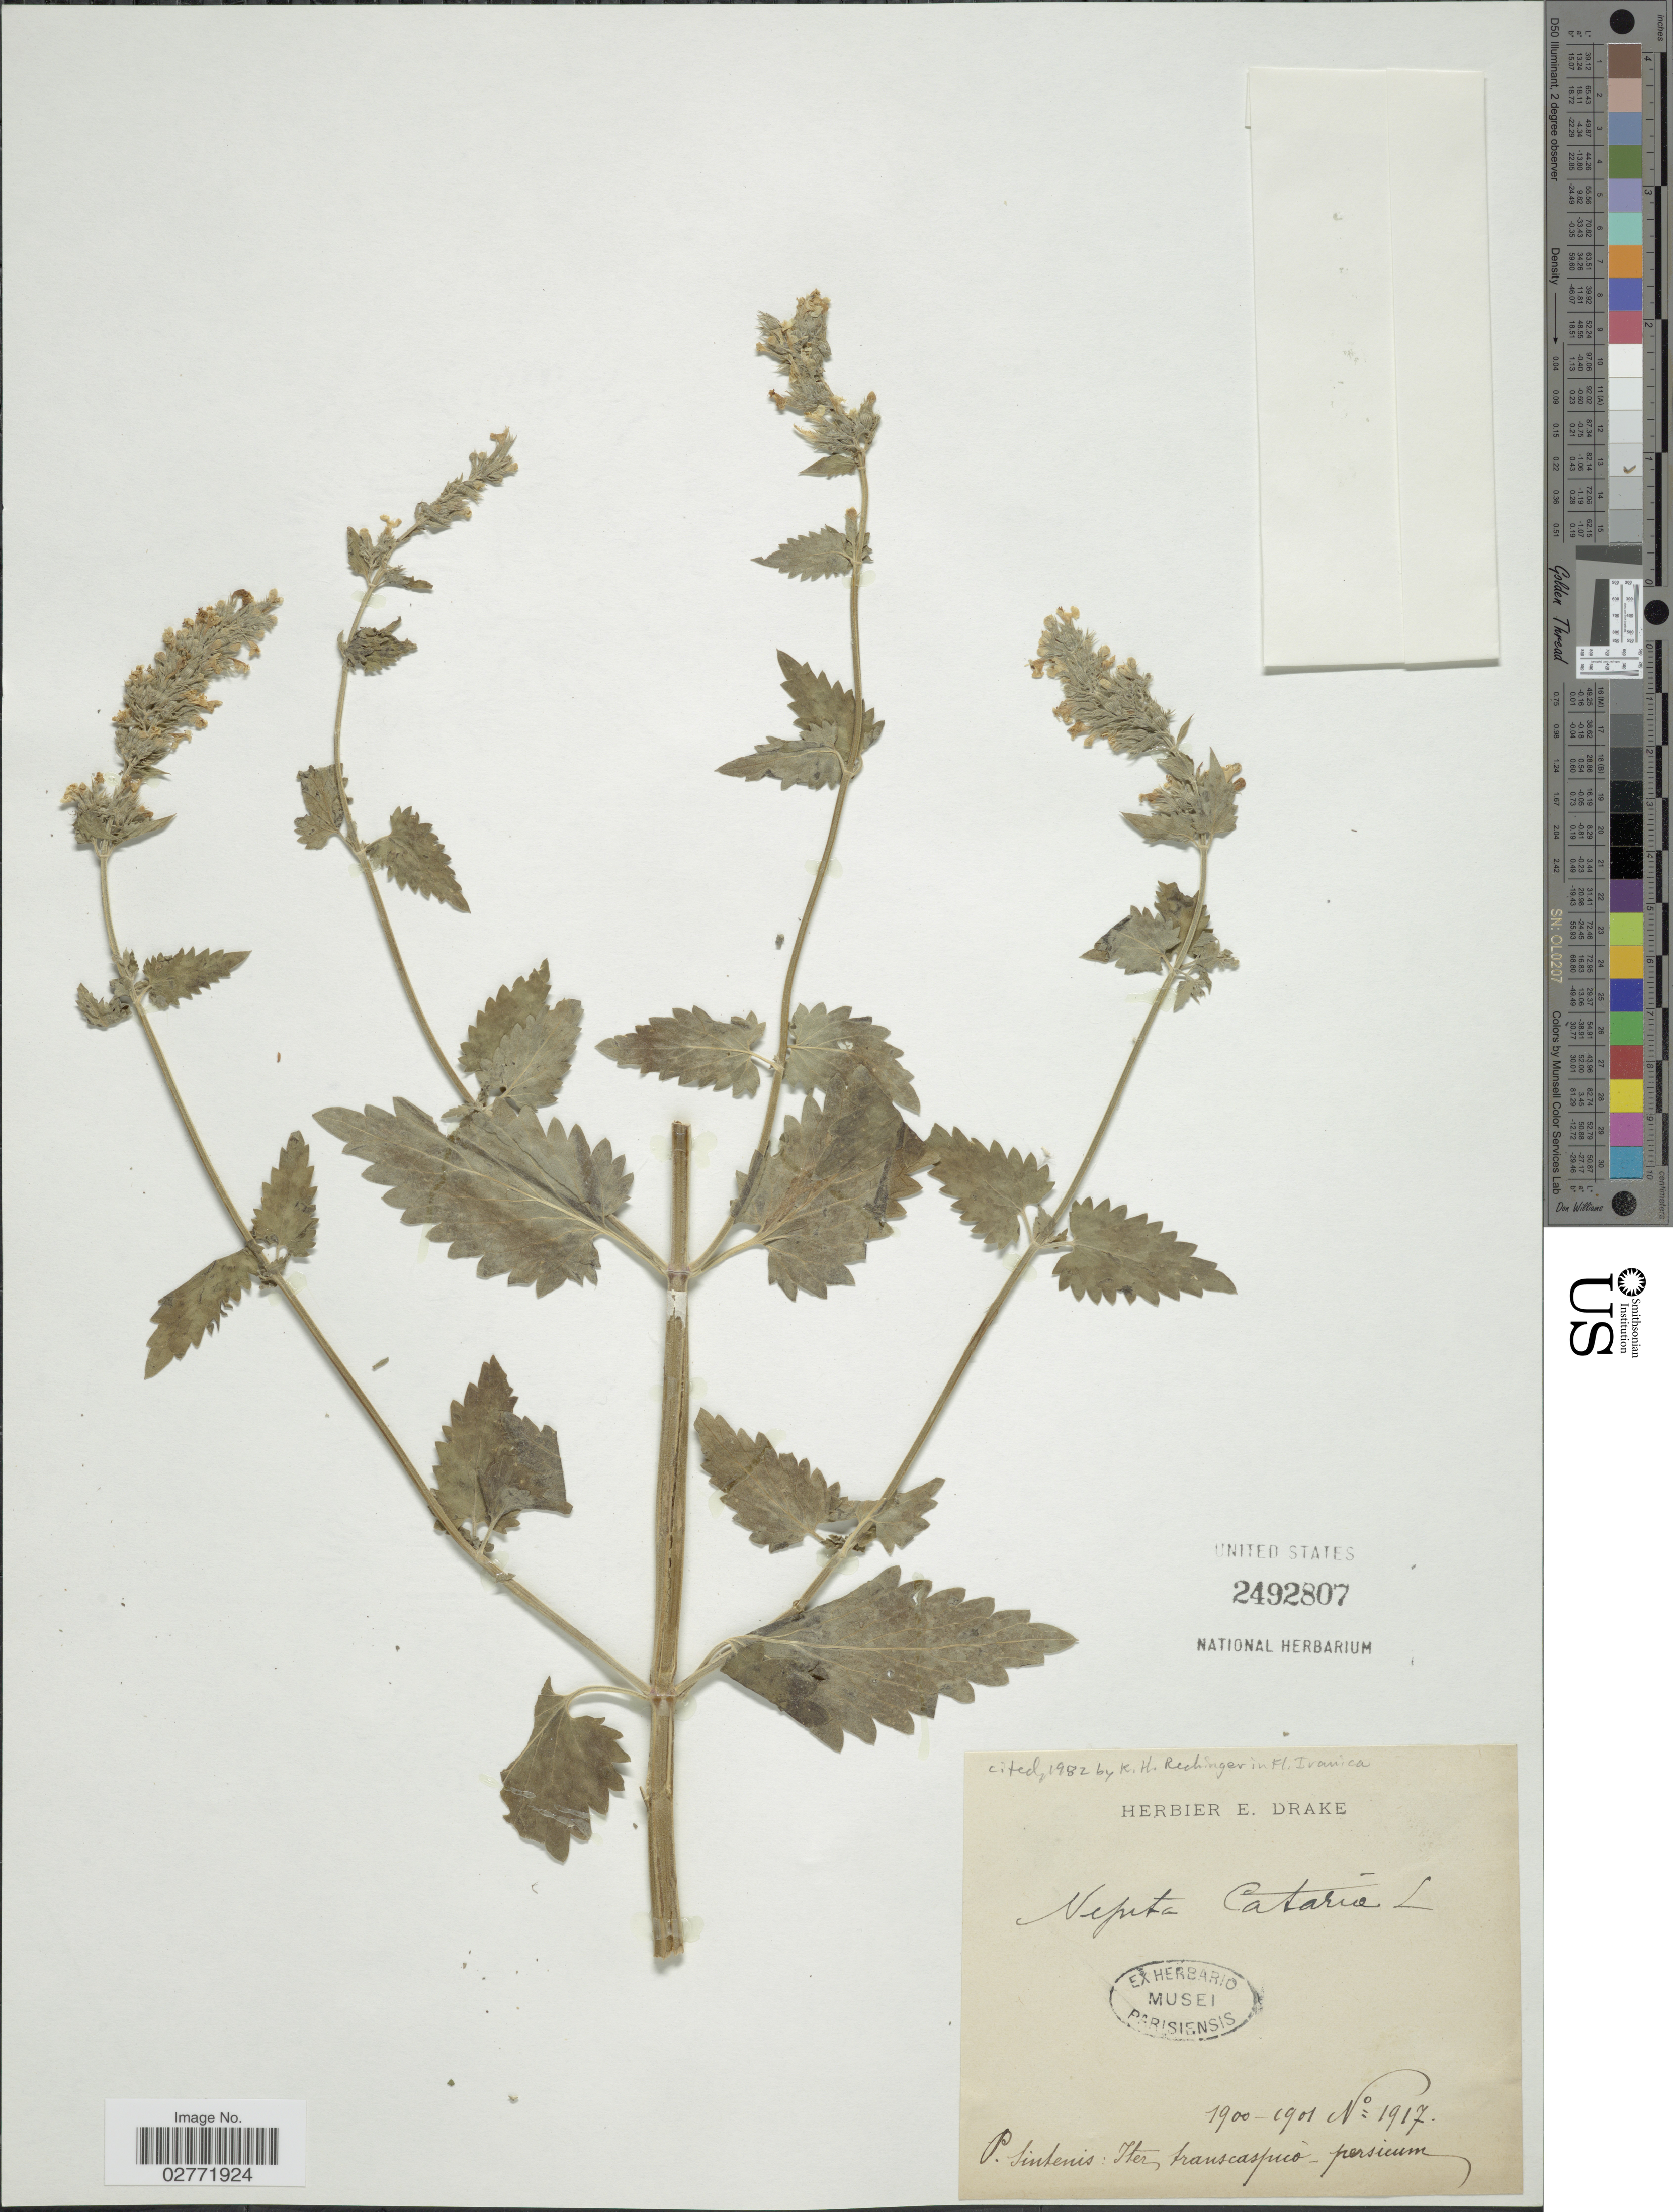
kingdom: Plantae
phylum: Tracheophyta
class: Magnoliopsida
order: Lamiales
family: Lamiaceae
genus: Nepeta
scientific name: Nepeta cataria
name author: L.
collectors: P. Sintenis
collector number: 1917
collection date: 1900/1901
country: Iran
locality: Iter transcaspico persicum.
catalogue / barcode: US 2492807